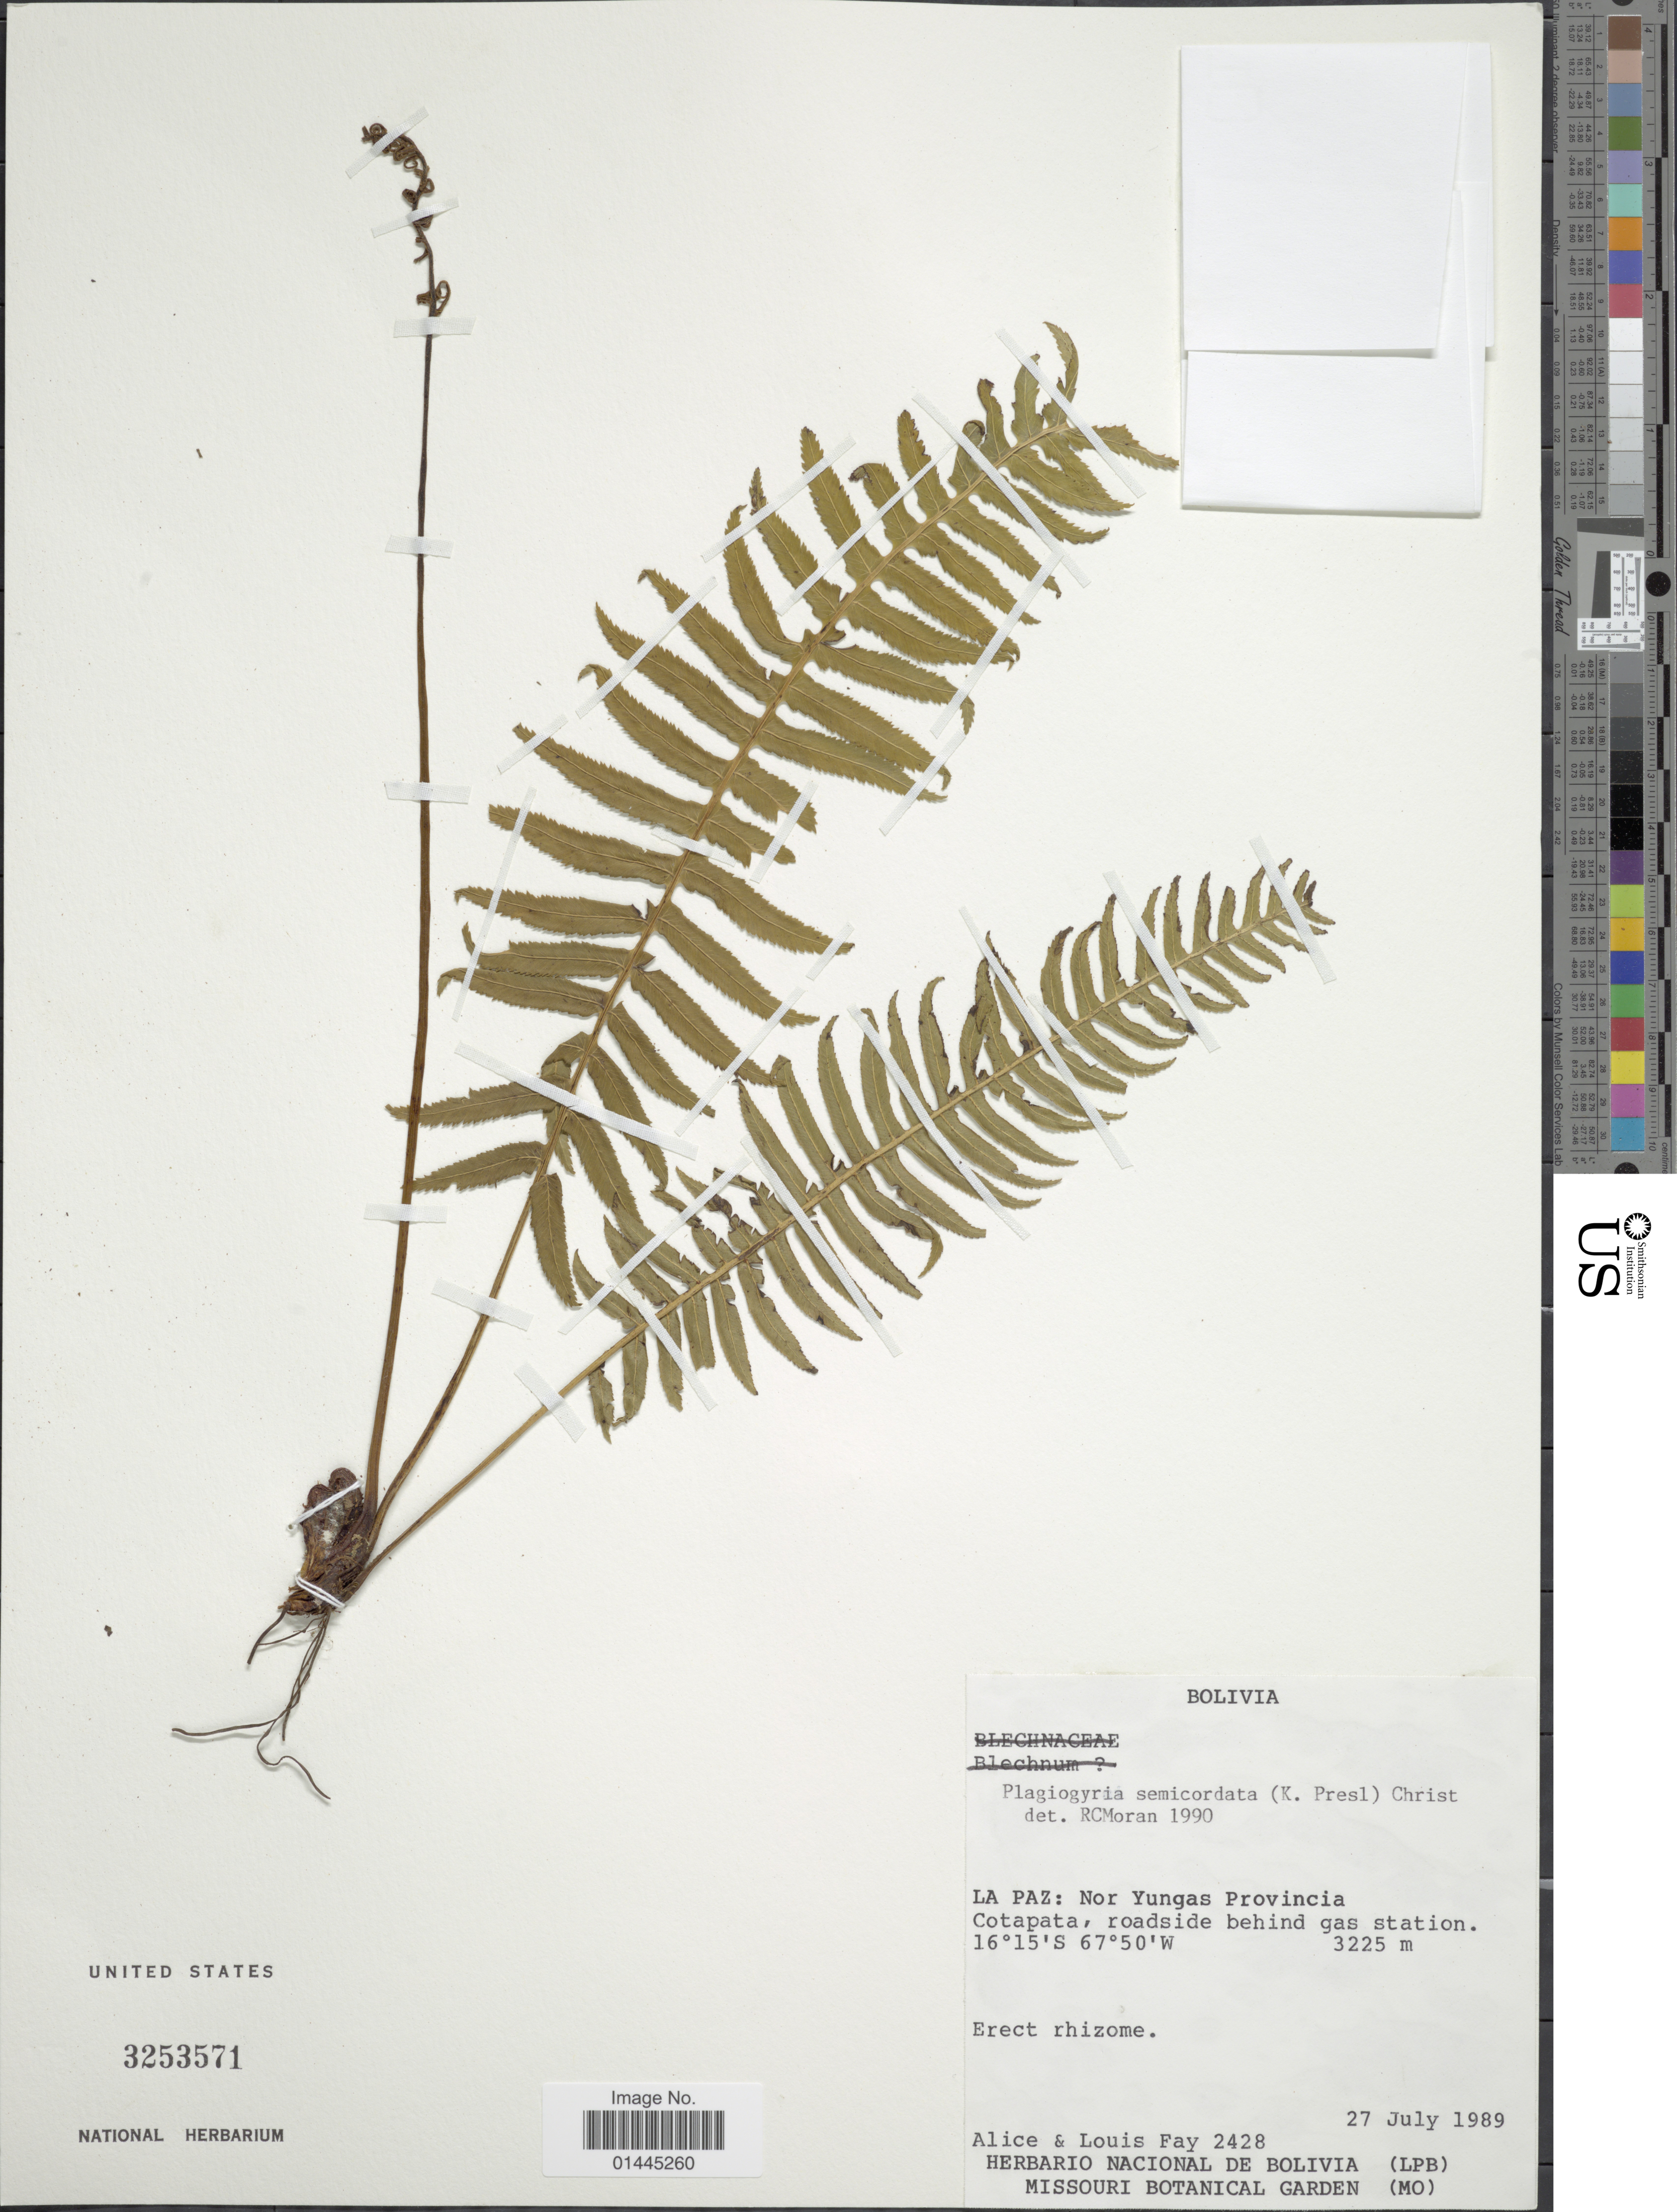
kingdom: Plantae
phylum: Tracheophyta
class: Polypodiopsida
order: Cyatheales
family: Plagiogyriaceae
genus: Plagiogyria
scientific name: Plagiogyria semicordata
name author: (C. Presl) Christ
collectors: A. Fay & L. Fay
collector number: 2428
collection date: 1989-07-27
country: Bolivia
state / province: La Paz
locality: Nor Yungas Province, Cotapata, roadside behind gas station.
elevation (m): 3225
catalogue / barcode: US 3253571